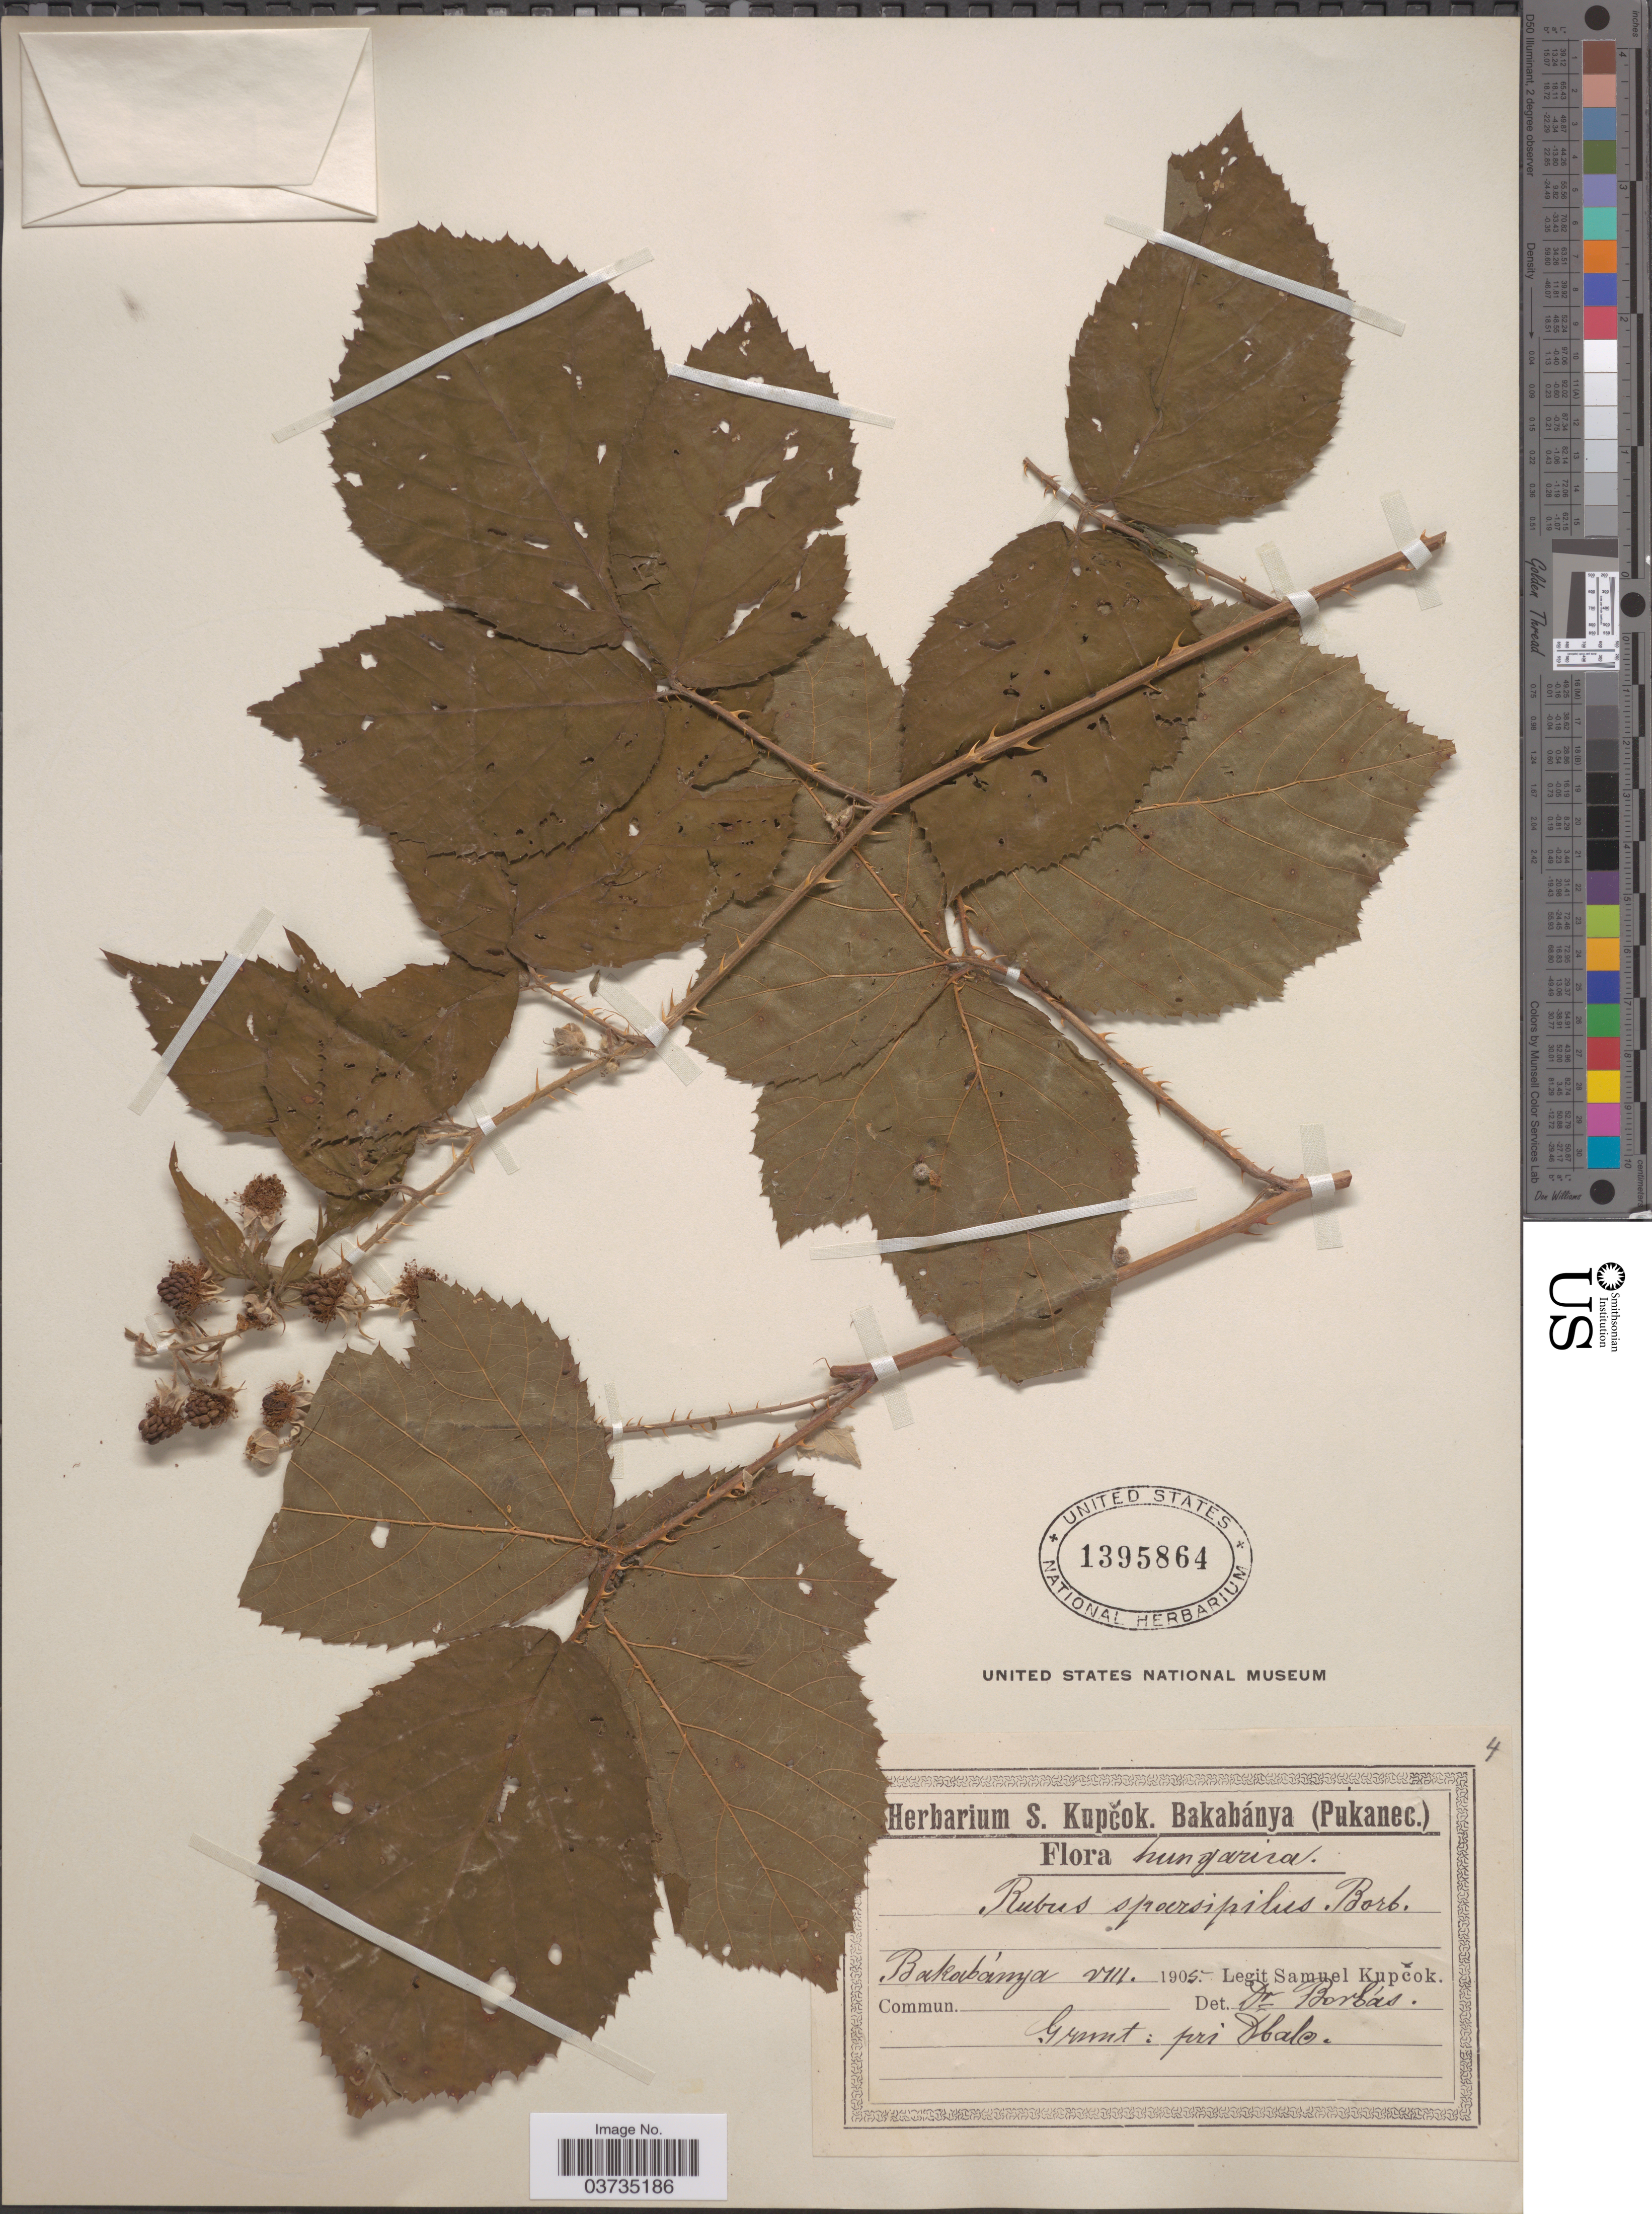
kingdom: Plantae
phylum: Tracheophyta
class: Magnoliopsida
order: Rosales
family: Rosaceae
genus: Rubus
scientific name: Rubus sparsipilus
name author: Borbás & Kupcsok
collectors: S. Kupcok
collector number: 4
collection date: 1905-08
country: Hungary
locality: Bakabánya. Grunt: pri Dbalo. [interpreted]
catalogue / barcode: US 1395864